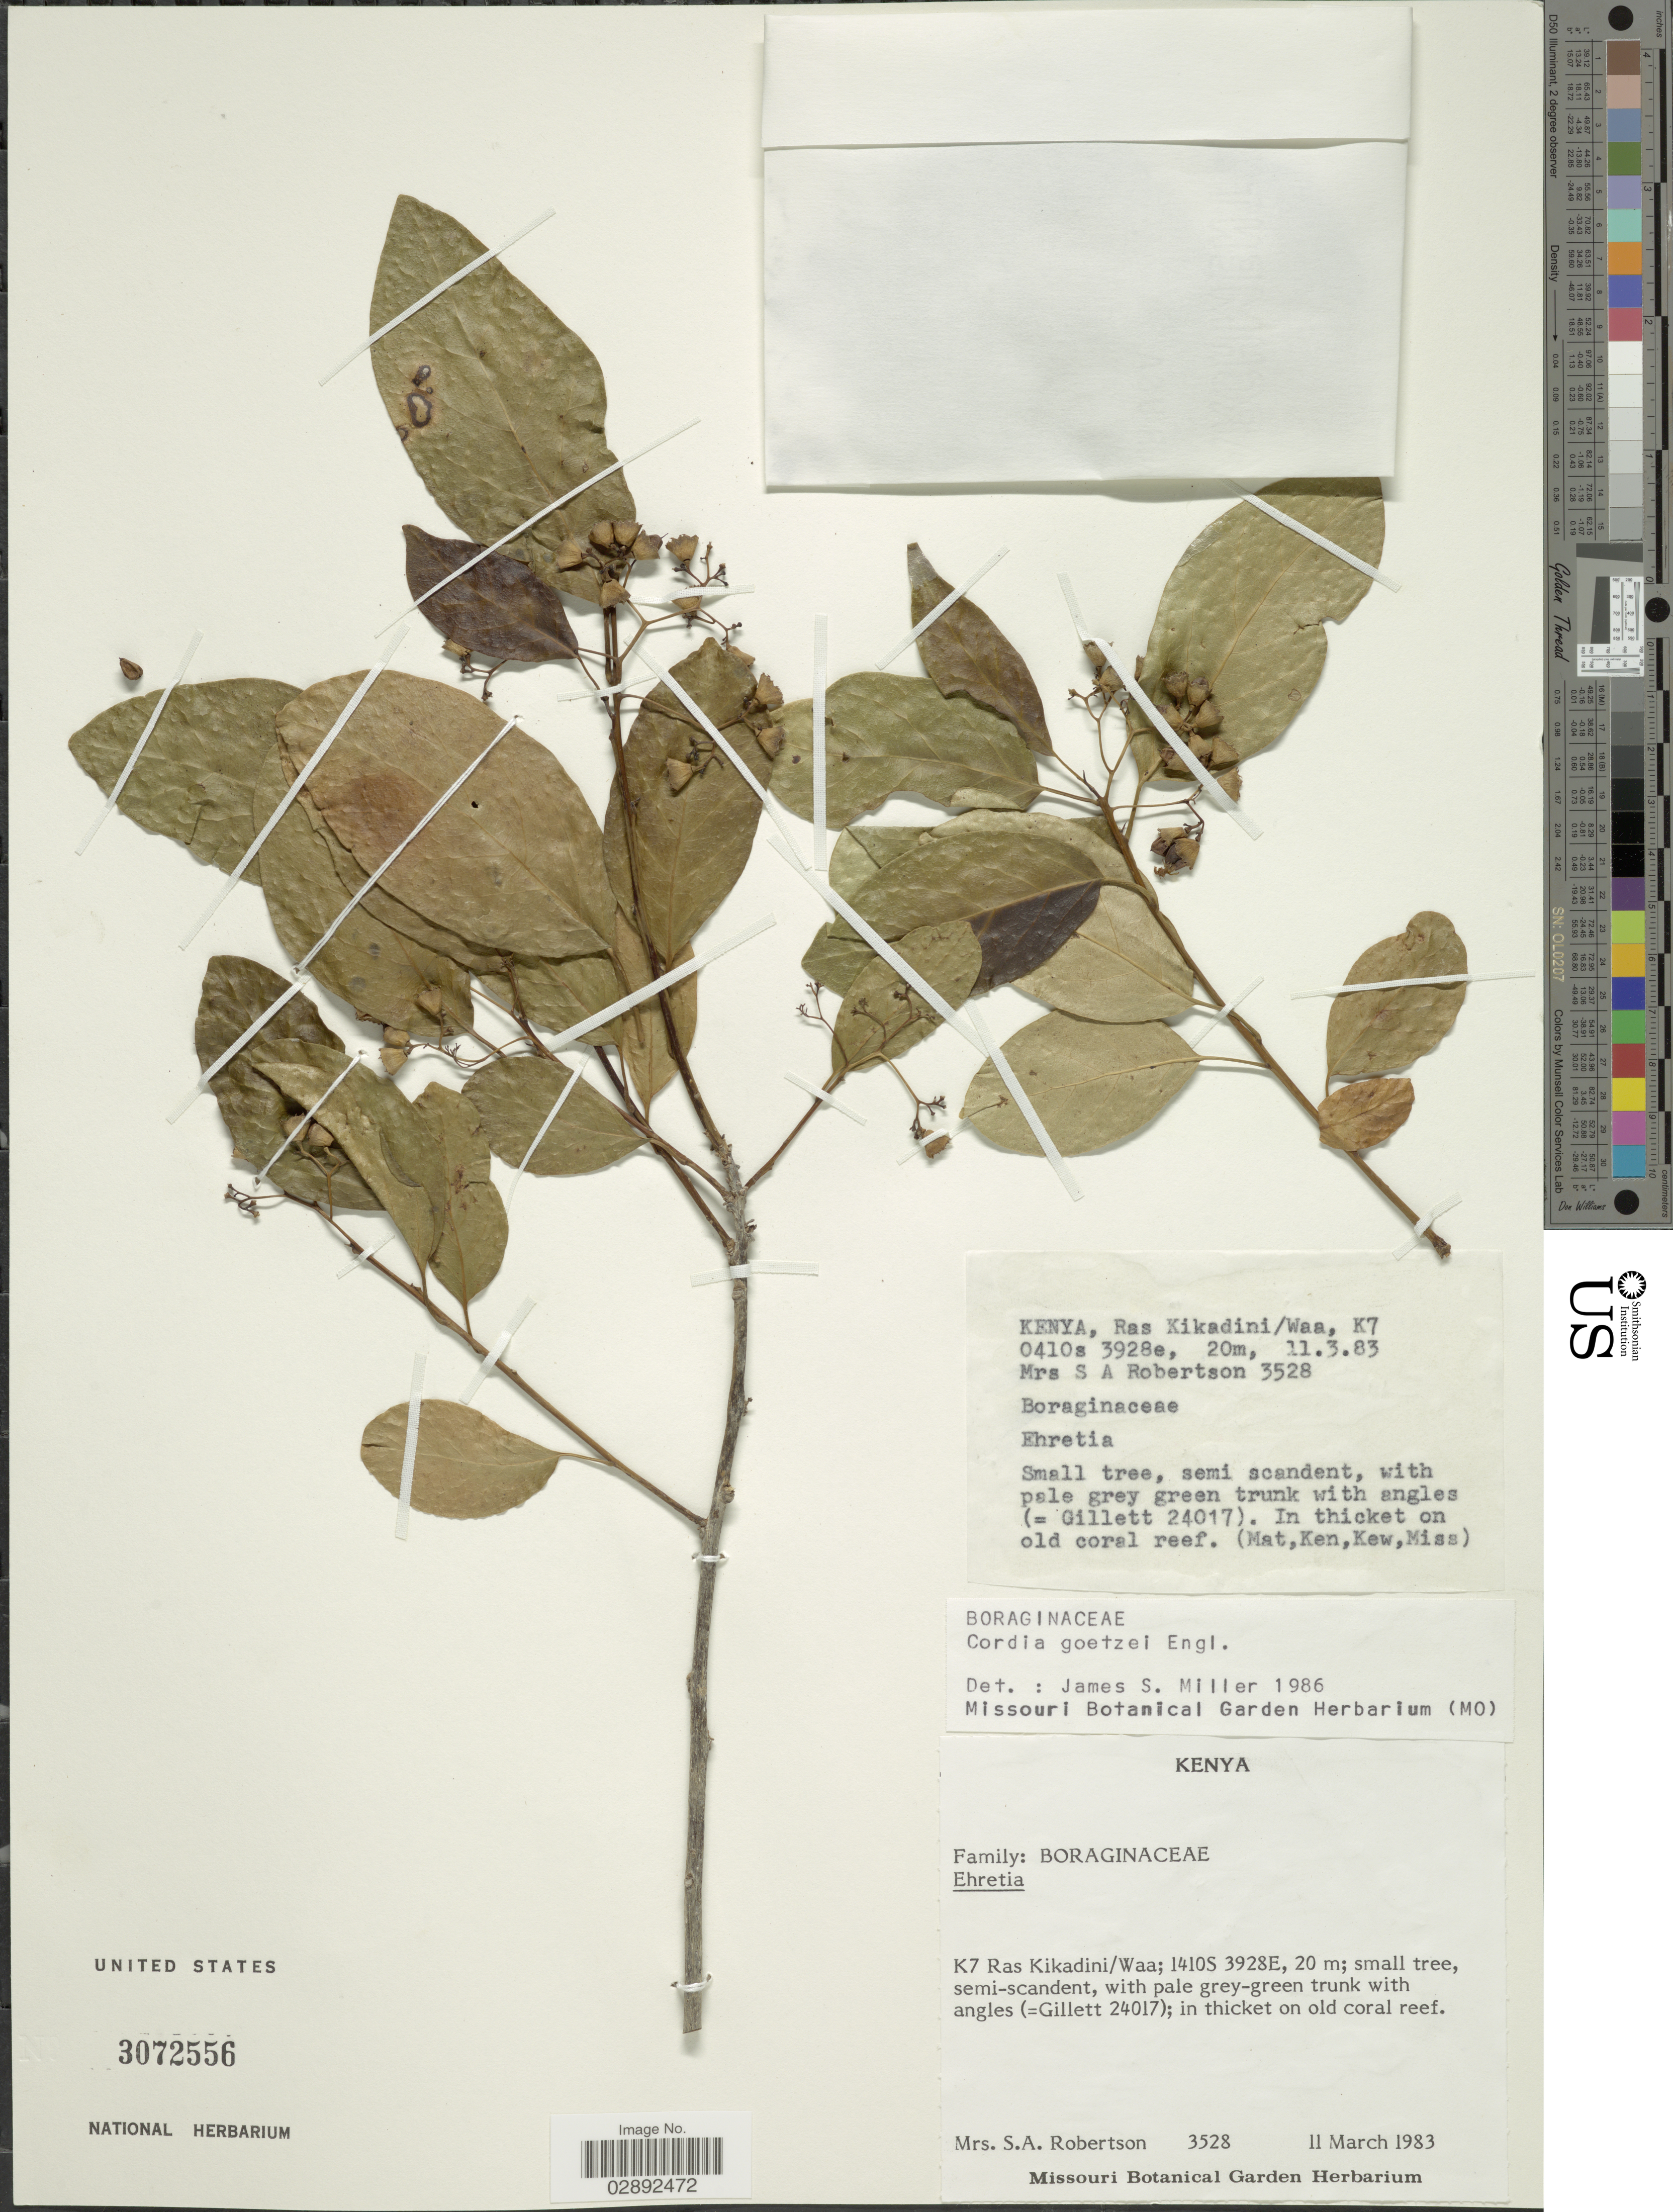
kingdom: Plantae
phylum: Tracheophyta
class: Magnoliopsida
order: Boraginales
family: Cordiaceae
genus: Cordia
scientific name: Cordia goetzei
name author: Gürke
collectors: Mrs. S. A. Robertson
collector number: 3528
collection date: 1983-03-11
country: Kenya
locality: K7 Ras Kikadini/Waa.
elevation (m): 20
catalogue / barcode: US 3072556